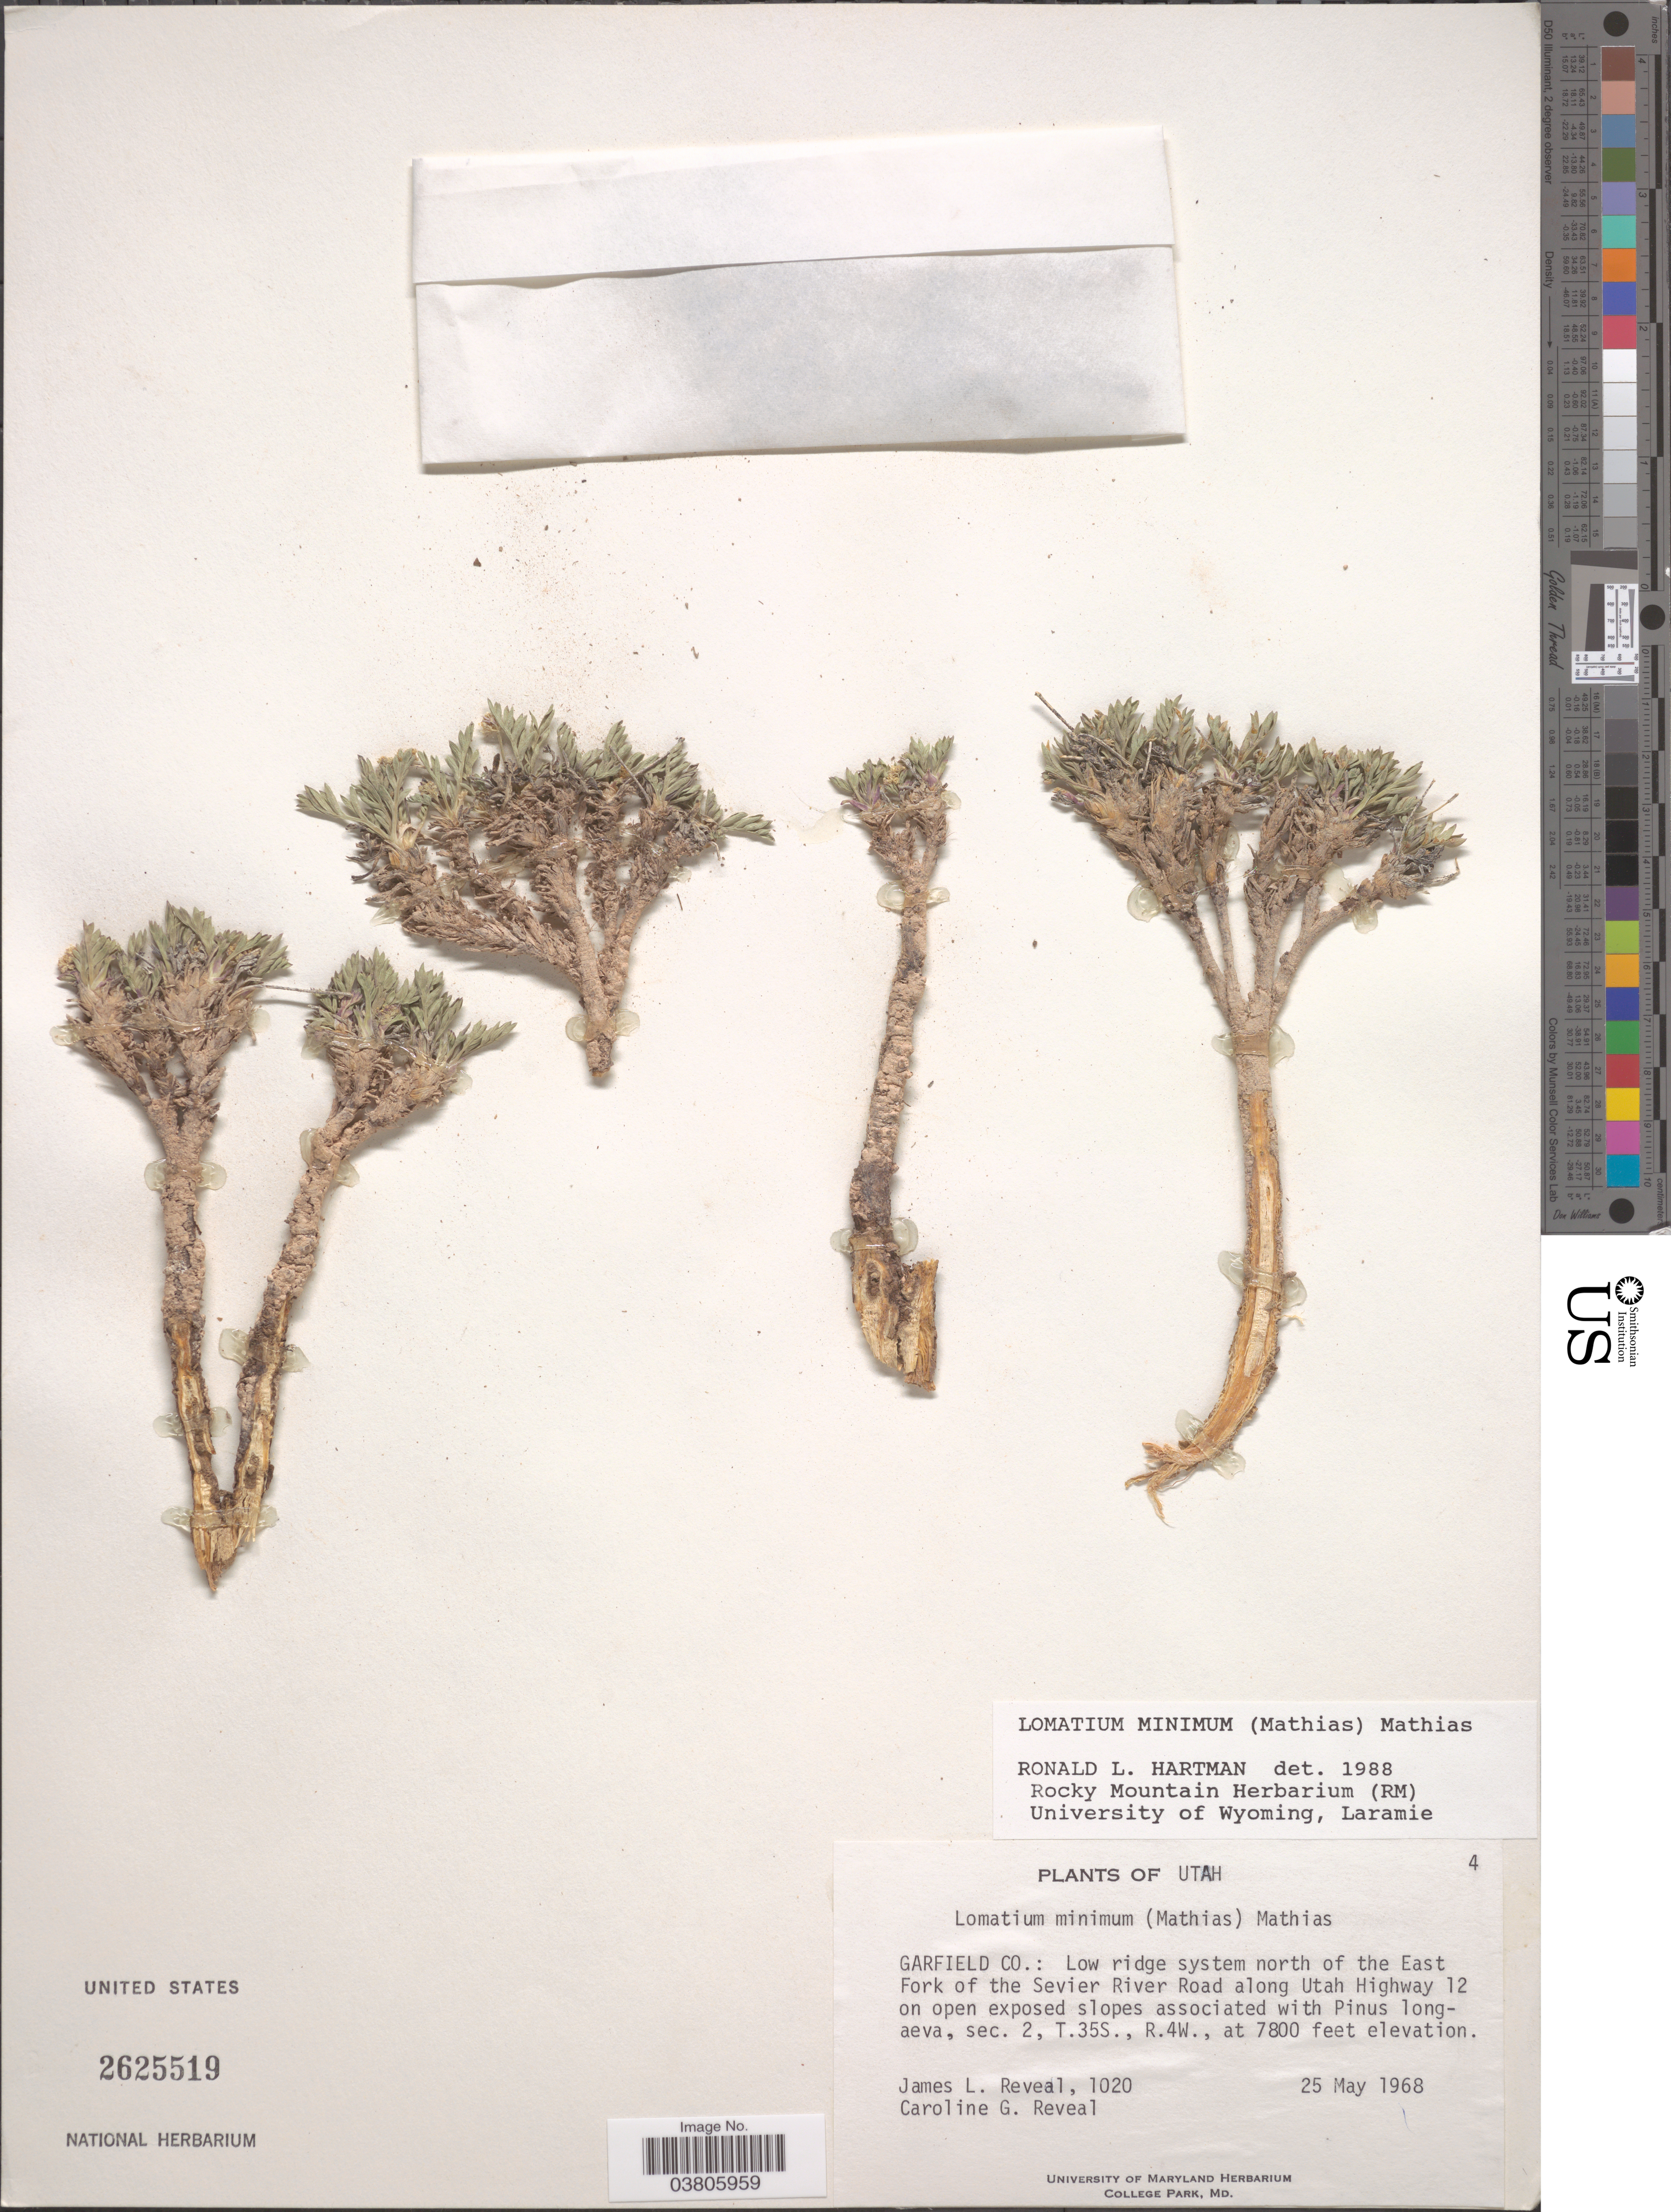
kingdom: Plantae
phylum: Tracheophyta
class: Magnoliopsida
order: Apiales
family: Apiaceae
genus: Lomatium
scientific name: Lomatium minimum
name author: (Mathias) Mathias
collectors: J. L. Reveal & C. G. Reveal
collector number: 1020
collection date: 1968-05-25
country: United States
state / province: Utah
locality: Garfield Co.: Low ridge system north of the East Fork of the Sevier River Road along Utah Highway 12. Sec. 2, T.35S., R.4W.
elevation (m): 2377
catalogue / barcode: US 2625519